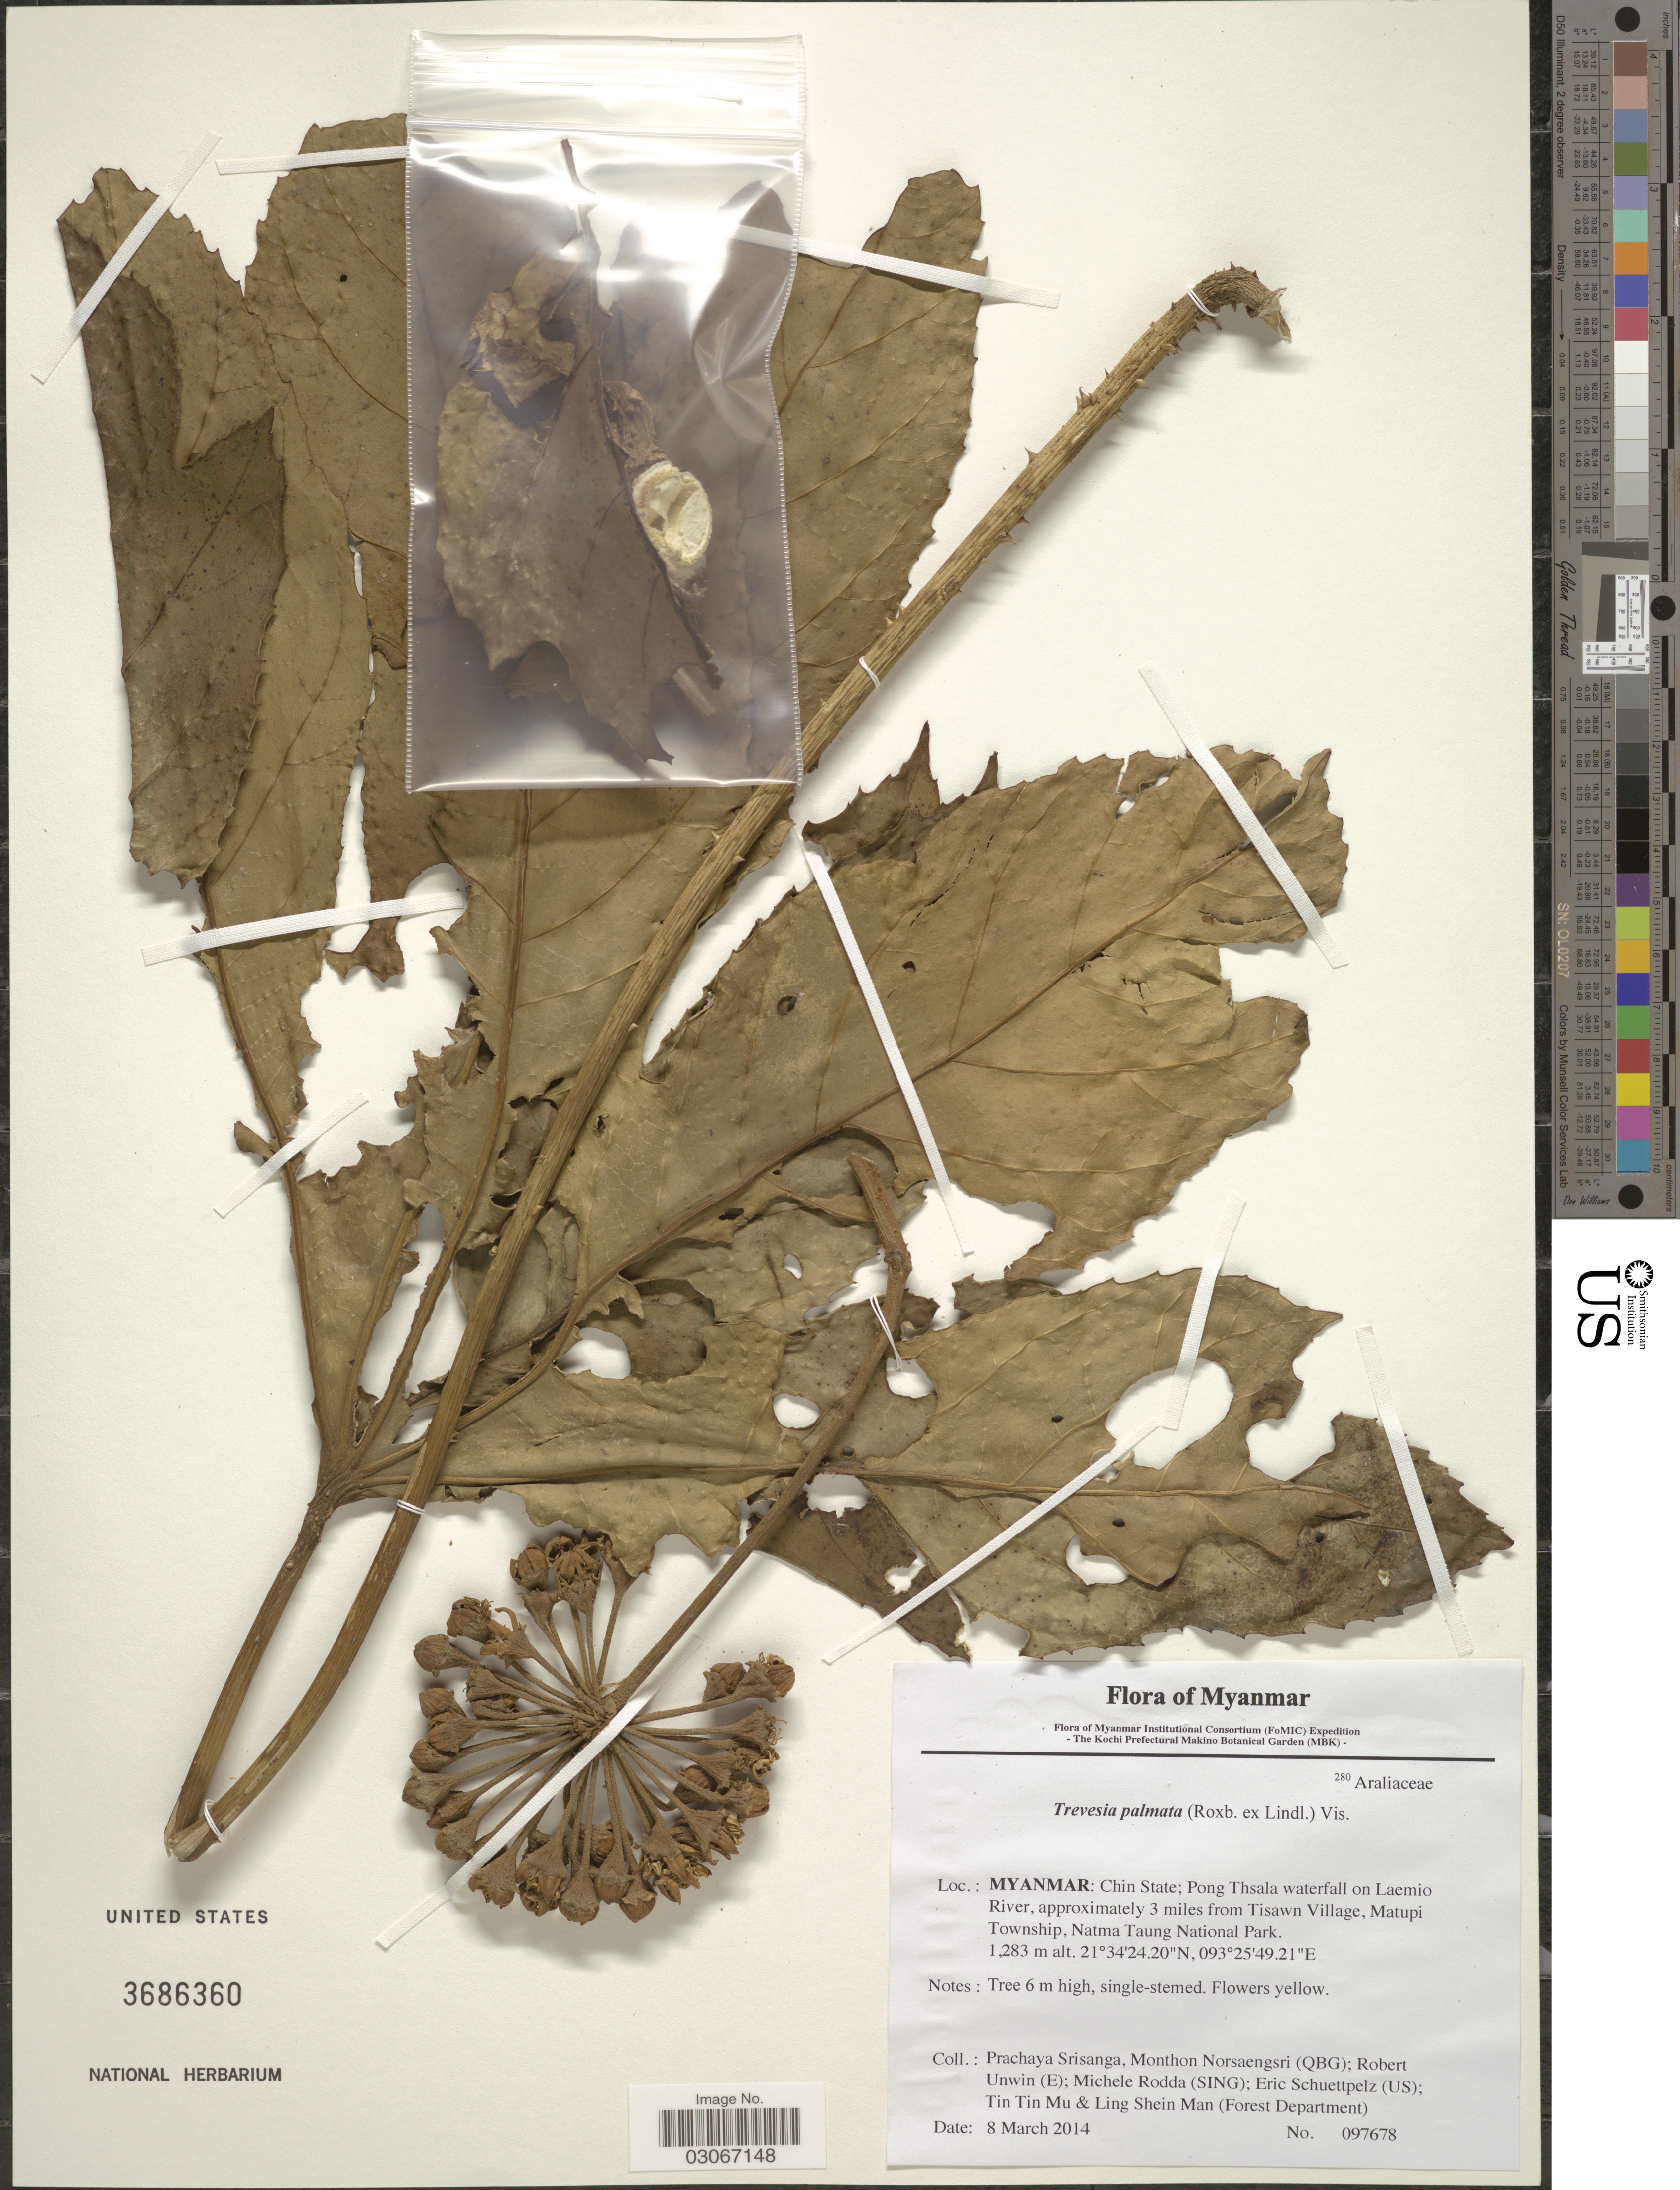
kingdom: Plantae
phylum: Tracheophyta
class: Magnoliopsida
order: Apiales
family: Araliaceae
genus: Trevesia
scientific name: Trevesia palmata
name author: (Roxb. ex Lindl.)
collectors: P. Srisanga, M. Norsaengsri, R. Unwin, M. Rodda & et al.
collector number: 097678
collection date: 2014-03-08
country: Myanmar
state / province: Chin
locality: Myanmar: Chin State; Pong Thsala waterfall on Laemio River, approximantely 3 miles from Tisawn Village, Matupi Township, Natma Taung National Park.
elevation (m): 1283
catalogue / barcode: US 3686360